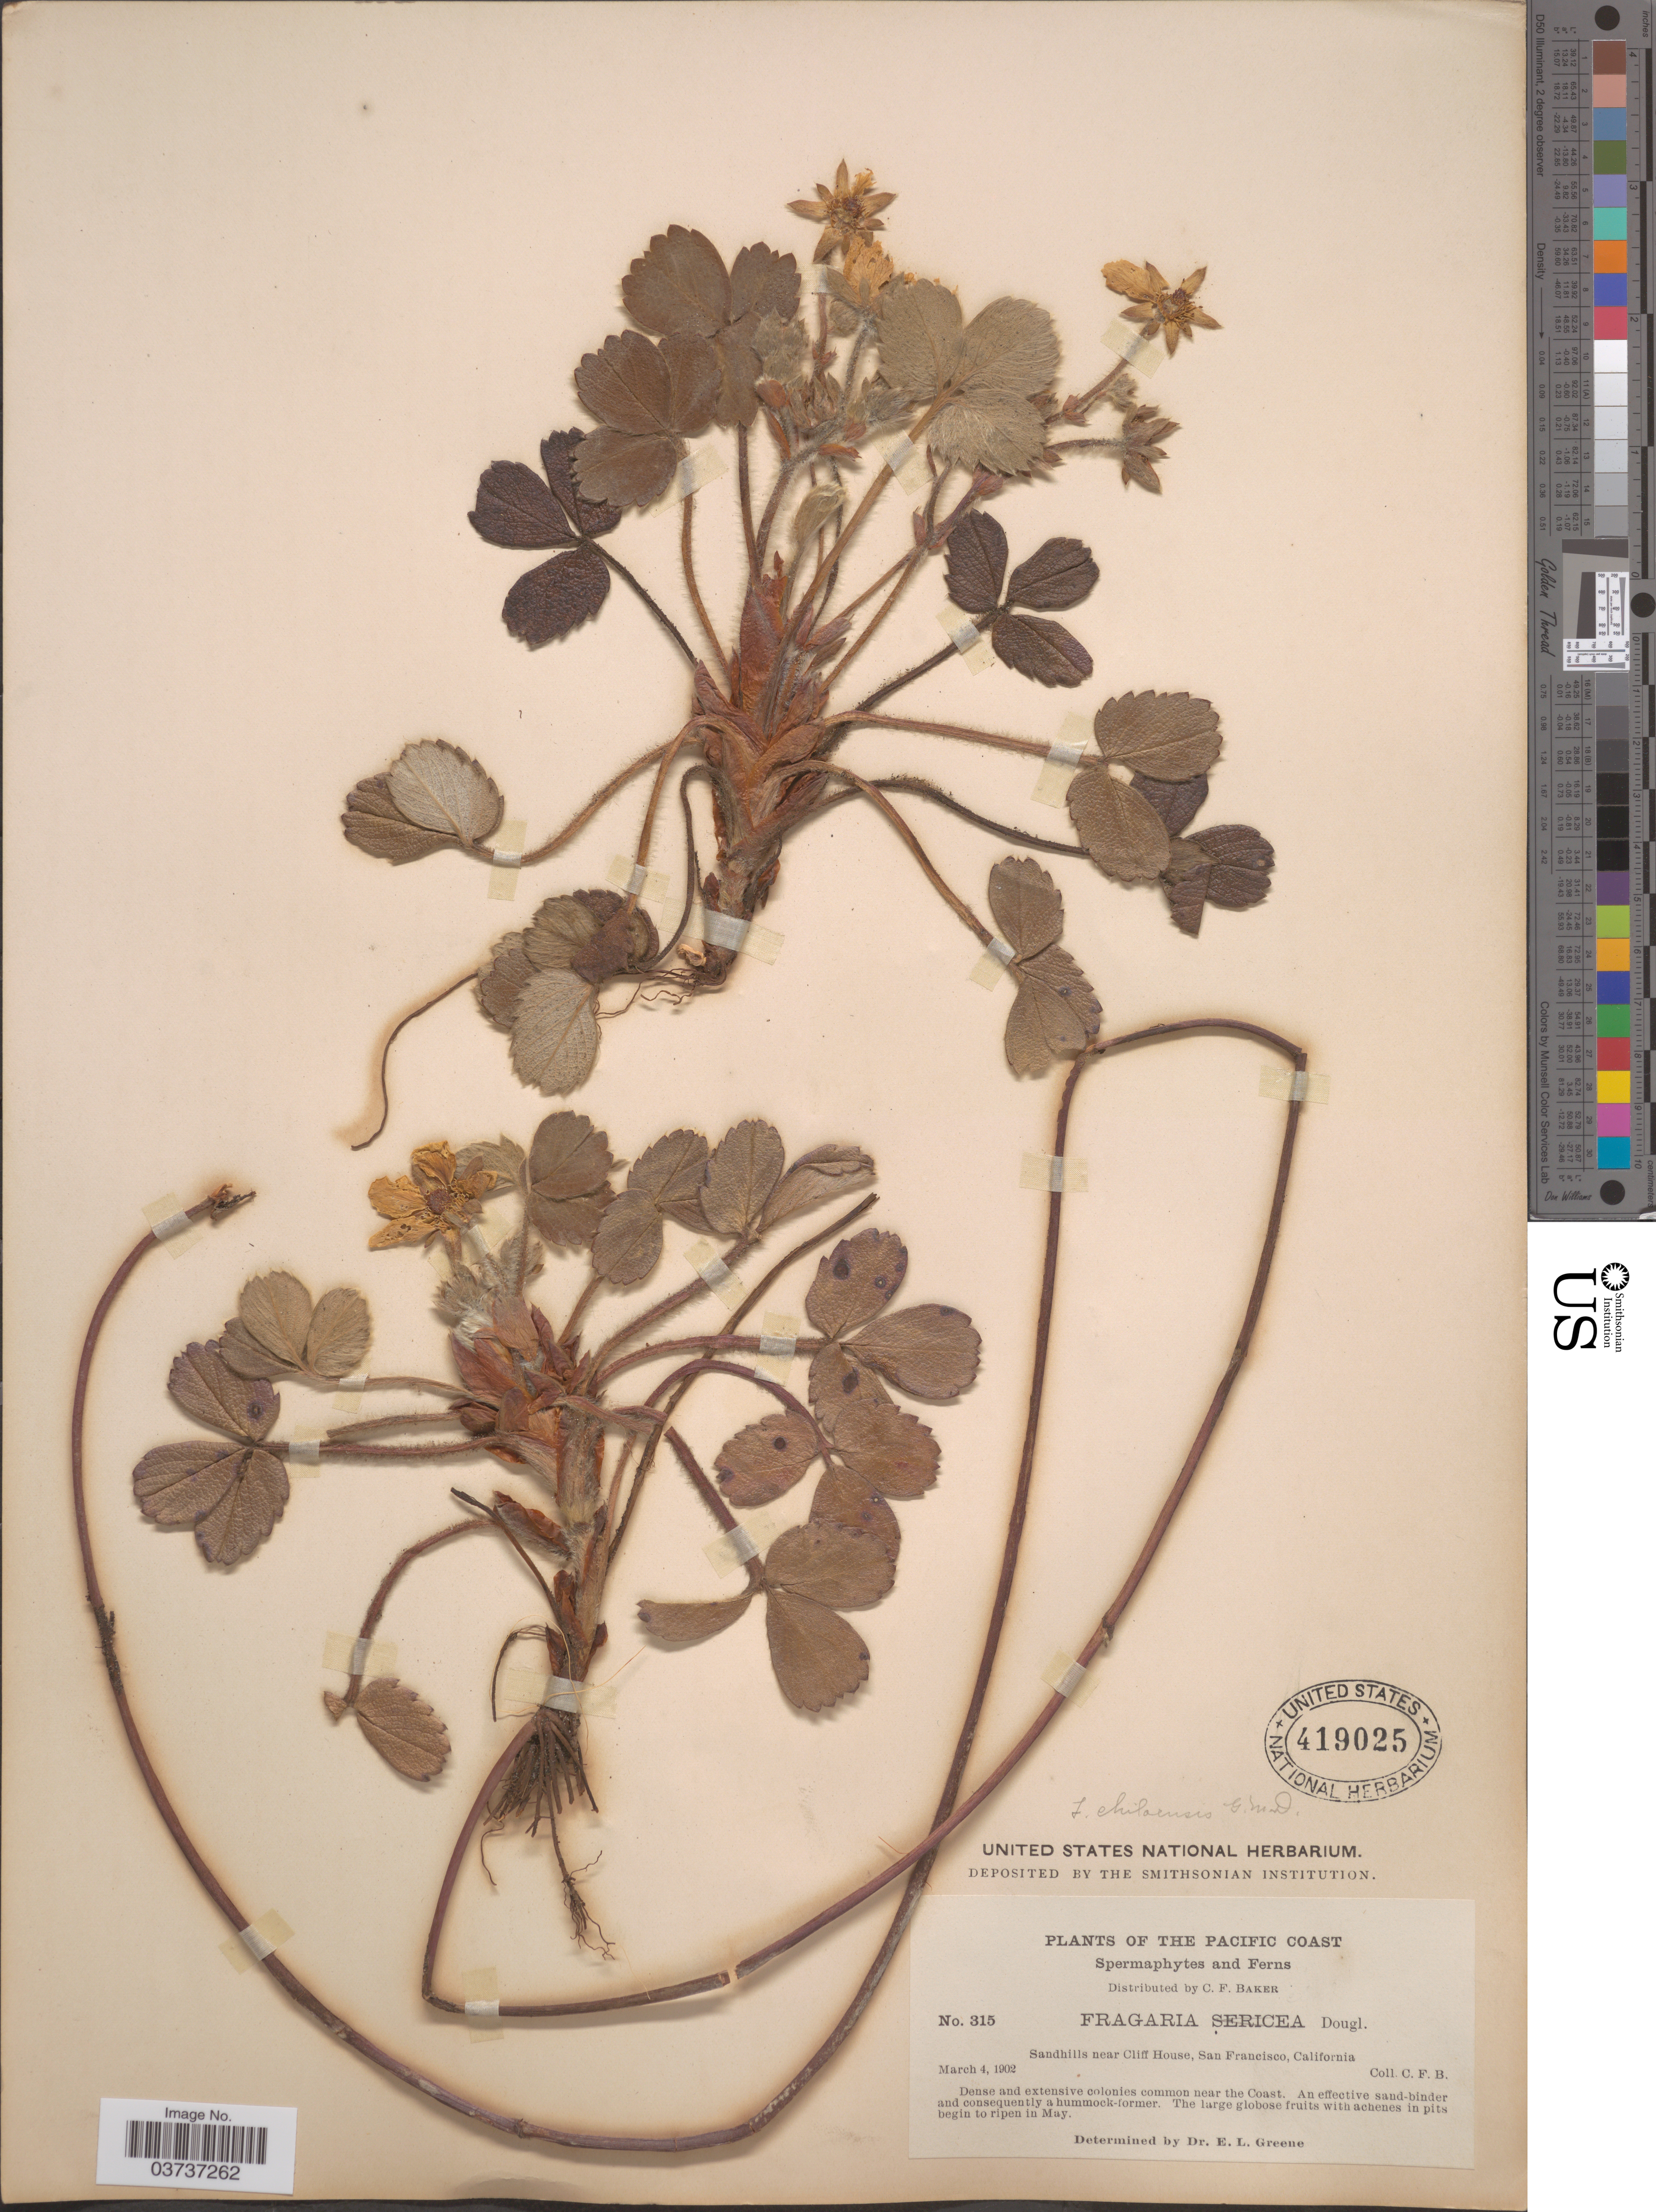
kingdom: Plantae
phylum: Tracheophyta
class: Magnoliopsida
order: Rosales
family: Rosaceae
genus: Fragaria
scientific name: Fragaria chiloensis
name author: (L.) Mill.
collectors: C. F. Baker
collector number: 315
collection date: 1902-03-04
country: United States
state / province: California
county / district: San Francisco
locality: The Pacific Coast. Sandhills near Cliff House, San Francisco.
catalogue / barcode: US 419025